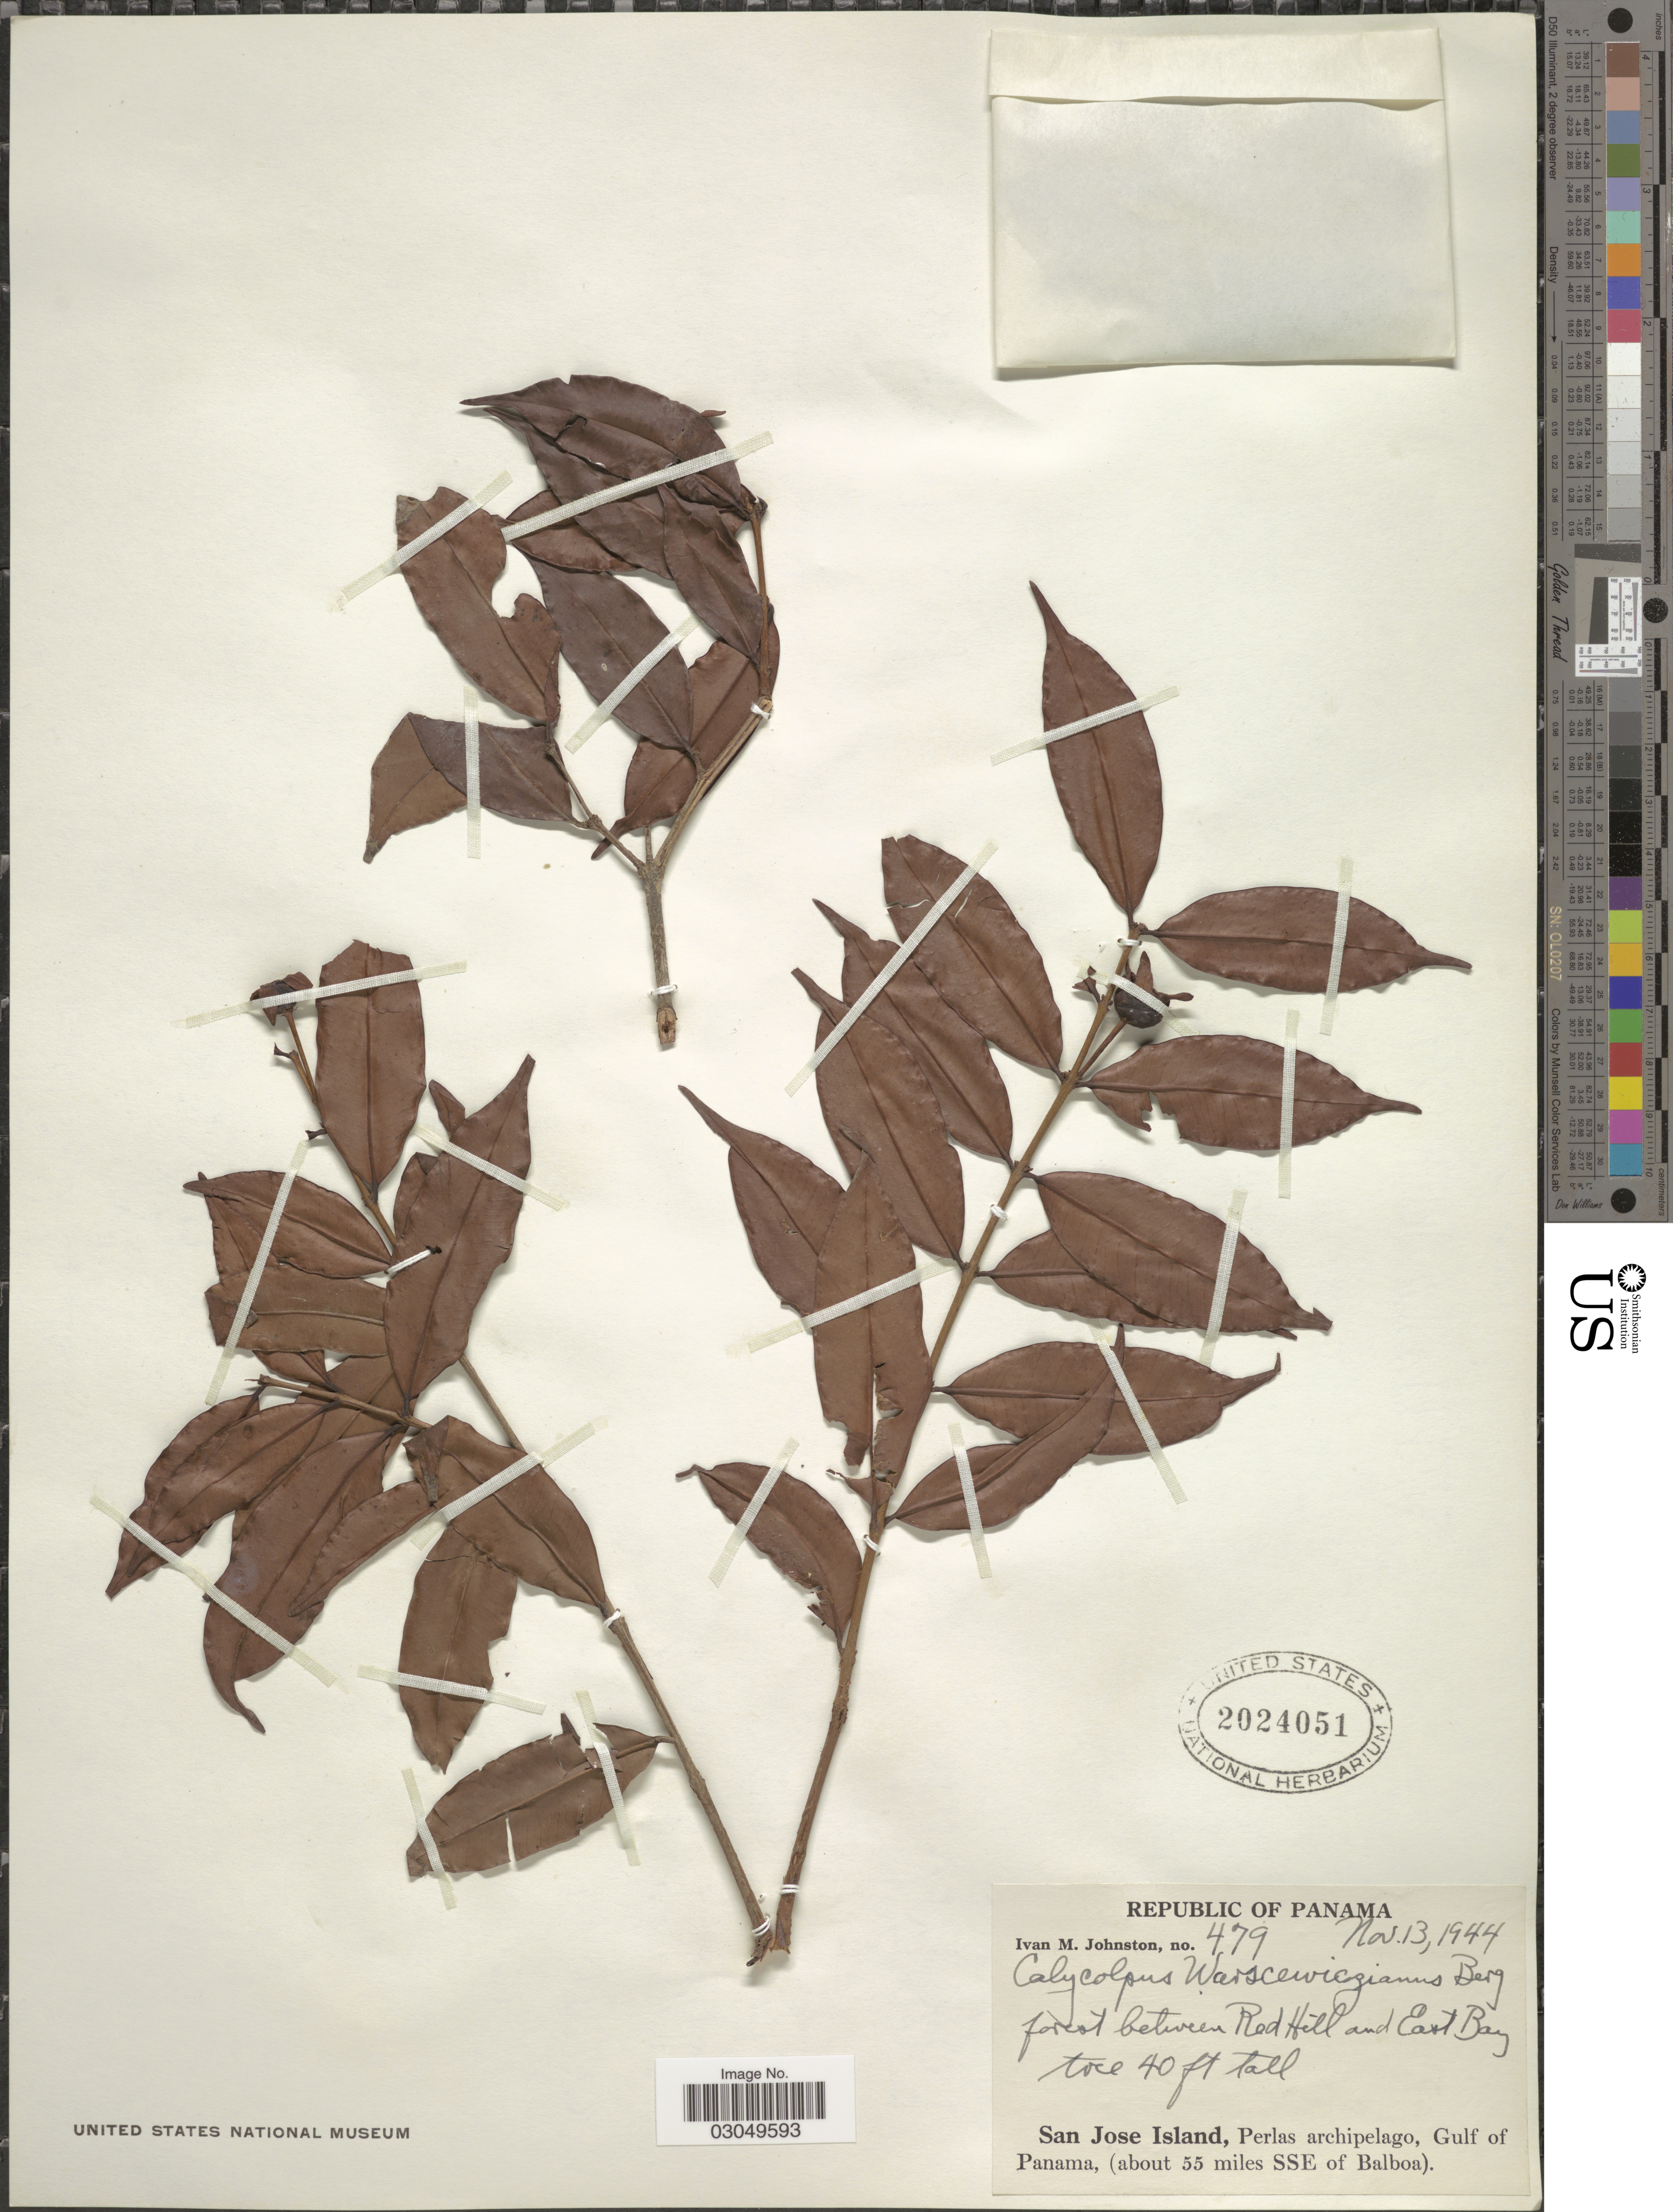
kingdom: Plantae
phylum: Tracheophyta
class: Magnoliopsida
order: Myrtales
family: Myrtaceae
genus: Calycolpus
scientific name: Calycolpus warszewiczianus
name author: O. Berg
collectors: I.M. Johnston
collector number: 479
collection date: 1944-11-13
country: Panama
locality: Forest between Red Hill and East Bay, San Jose Island, Perlas archipelago, Gulf of Panama, (about 55 miles SSE of Balboa).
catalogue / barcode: US 2024051